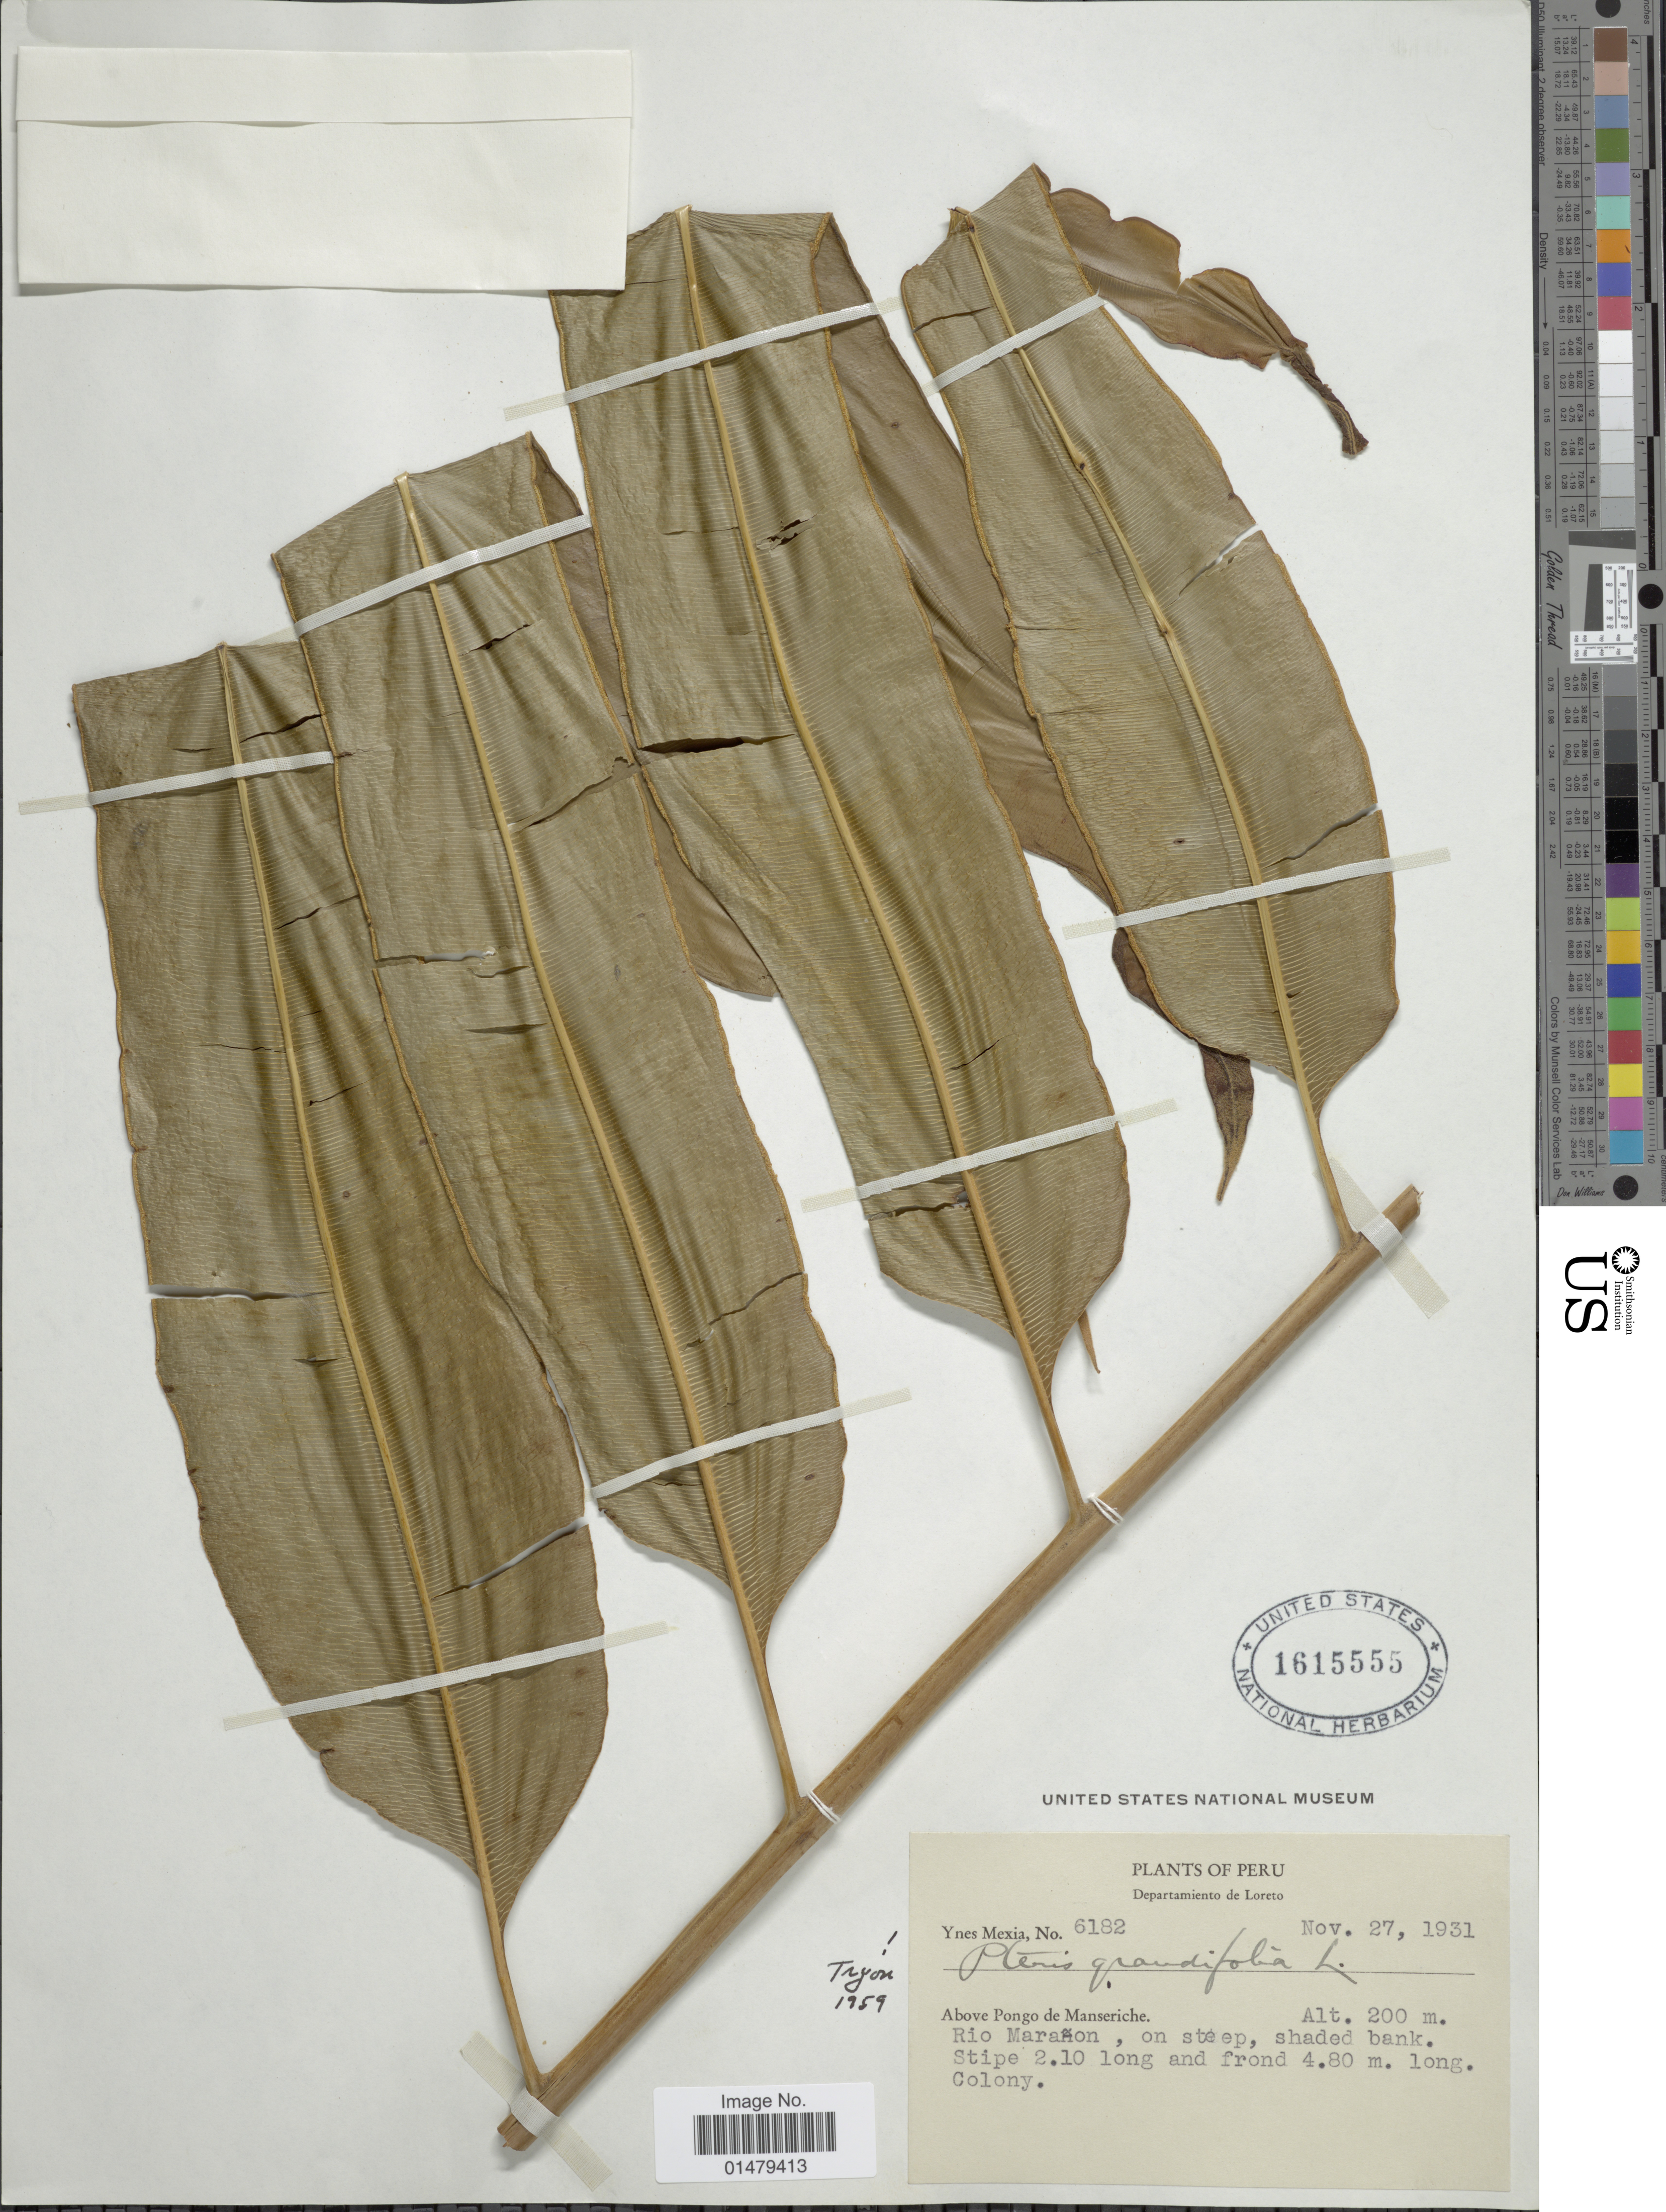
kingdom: Plantae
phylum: Tracheophyta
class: Polypodiopsida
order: Polypodiales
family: Pteridaceae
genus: Pteris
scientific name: Pteris grandifolia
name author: L.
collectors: Y. Mexia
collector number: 6182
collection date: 1931-11-27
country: Peru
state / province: Loreto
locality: Above Pongo de Manseriche, Río Marañon, Departamiento de Loreto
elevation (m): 200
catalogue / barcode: US 1615555